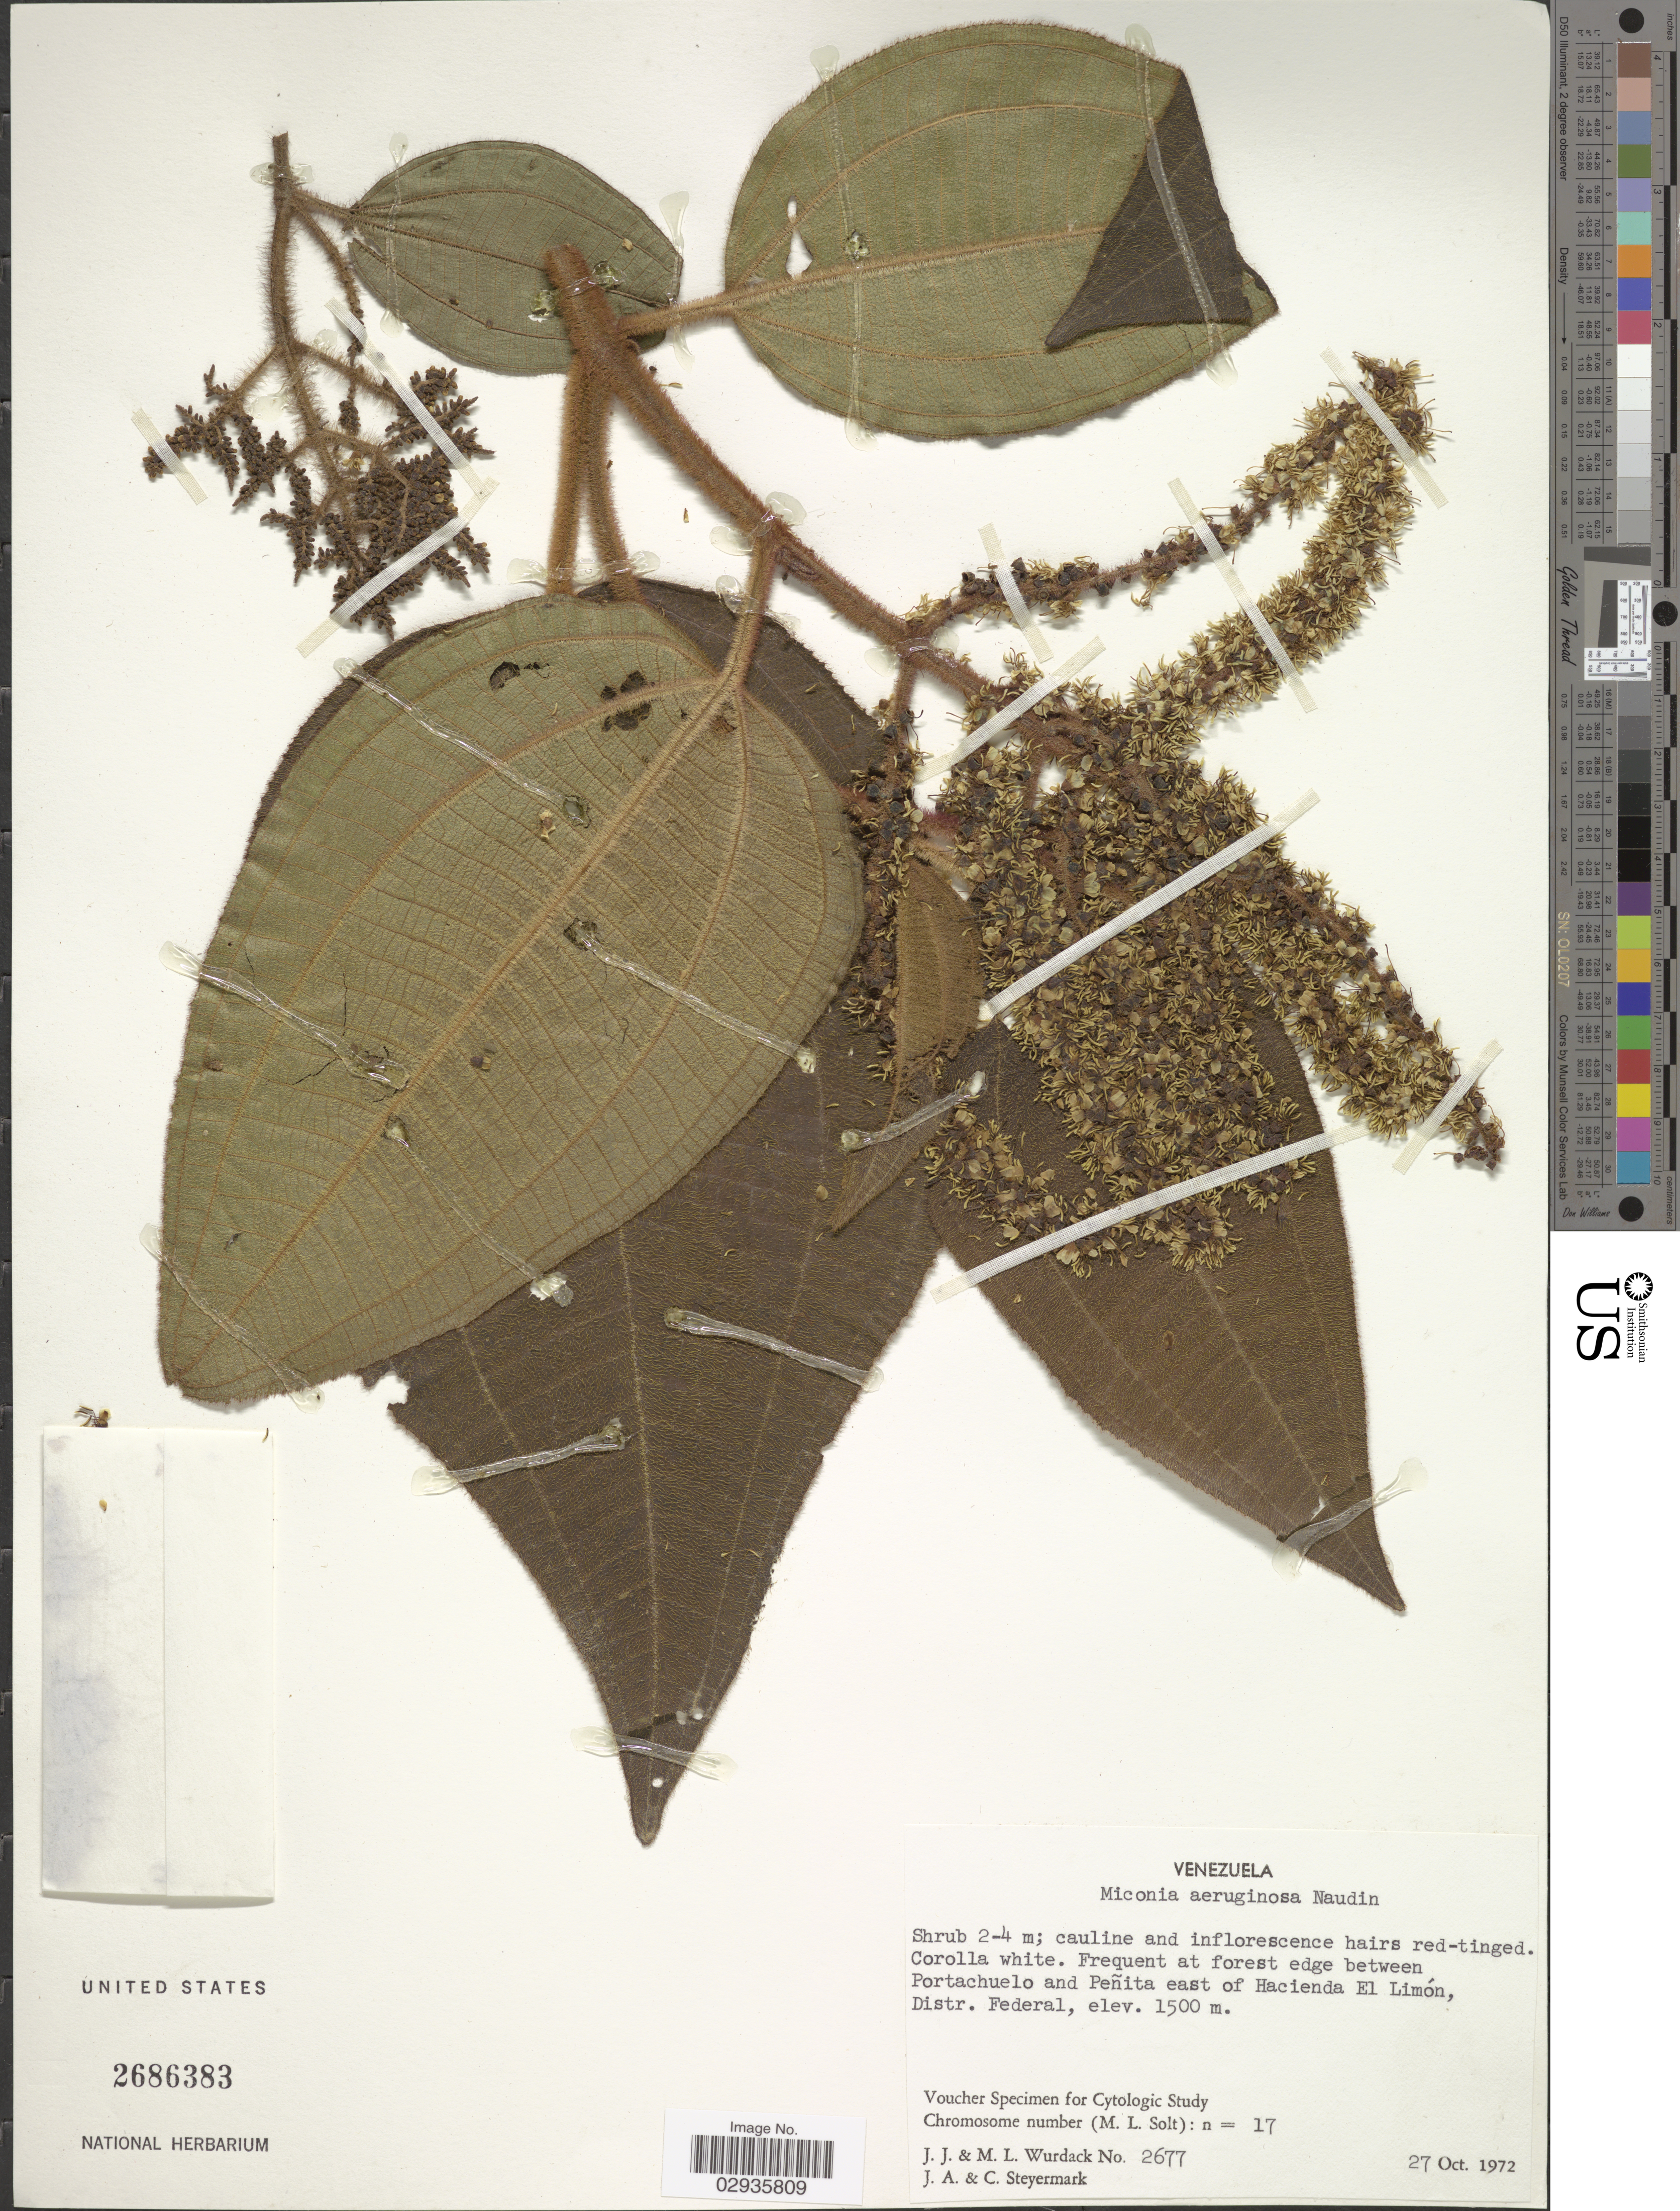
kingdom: Plantae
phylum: Tracheophyta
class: Magnoliopsida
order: Myrtales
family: Melastomataceae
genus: Miconia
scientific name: Miconia aeruginosa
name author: Naudin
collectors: J. J. Wurdack, M. L. Wurdack, J. Steyermark & C. Steyermark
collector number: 2677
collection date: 1972-10-27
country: Venezuela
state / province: Distrito Federal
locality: Frequent at forest edge between Portachuelo and Peñita east of Hacienda El Limón, Distr. Federal.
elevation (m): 1500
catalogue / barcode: US 2686383